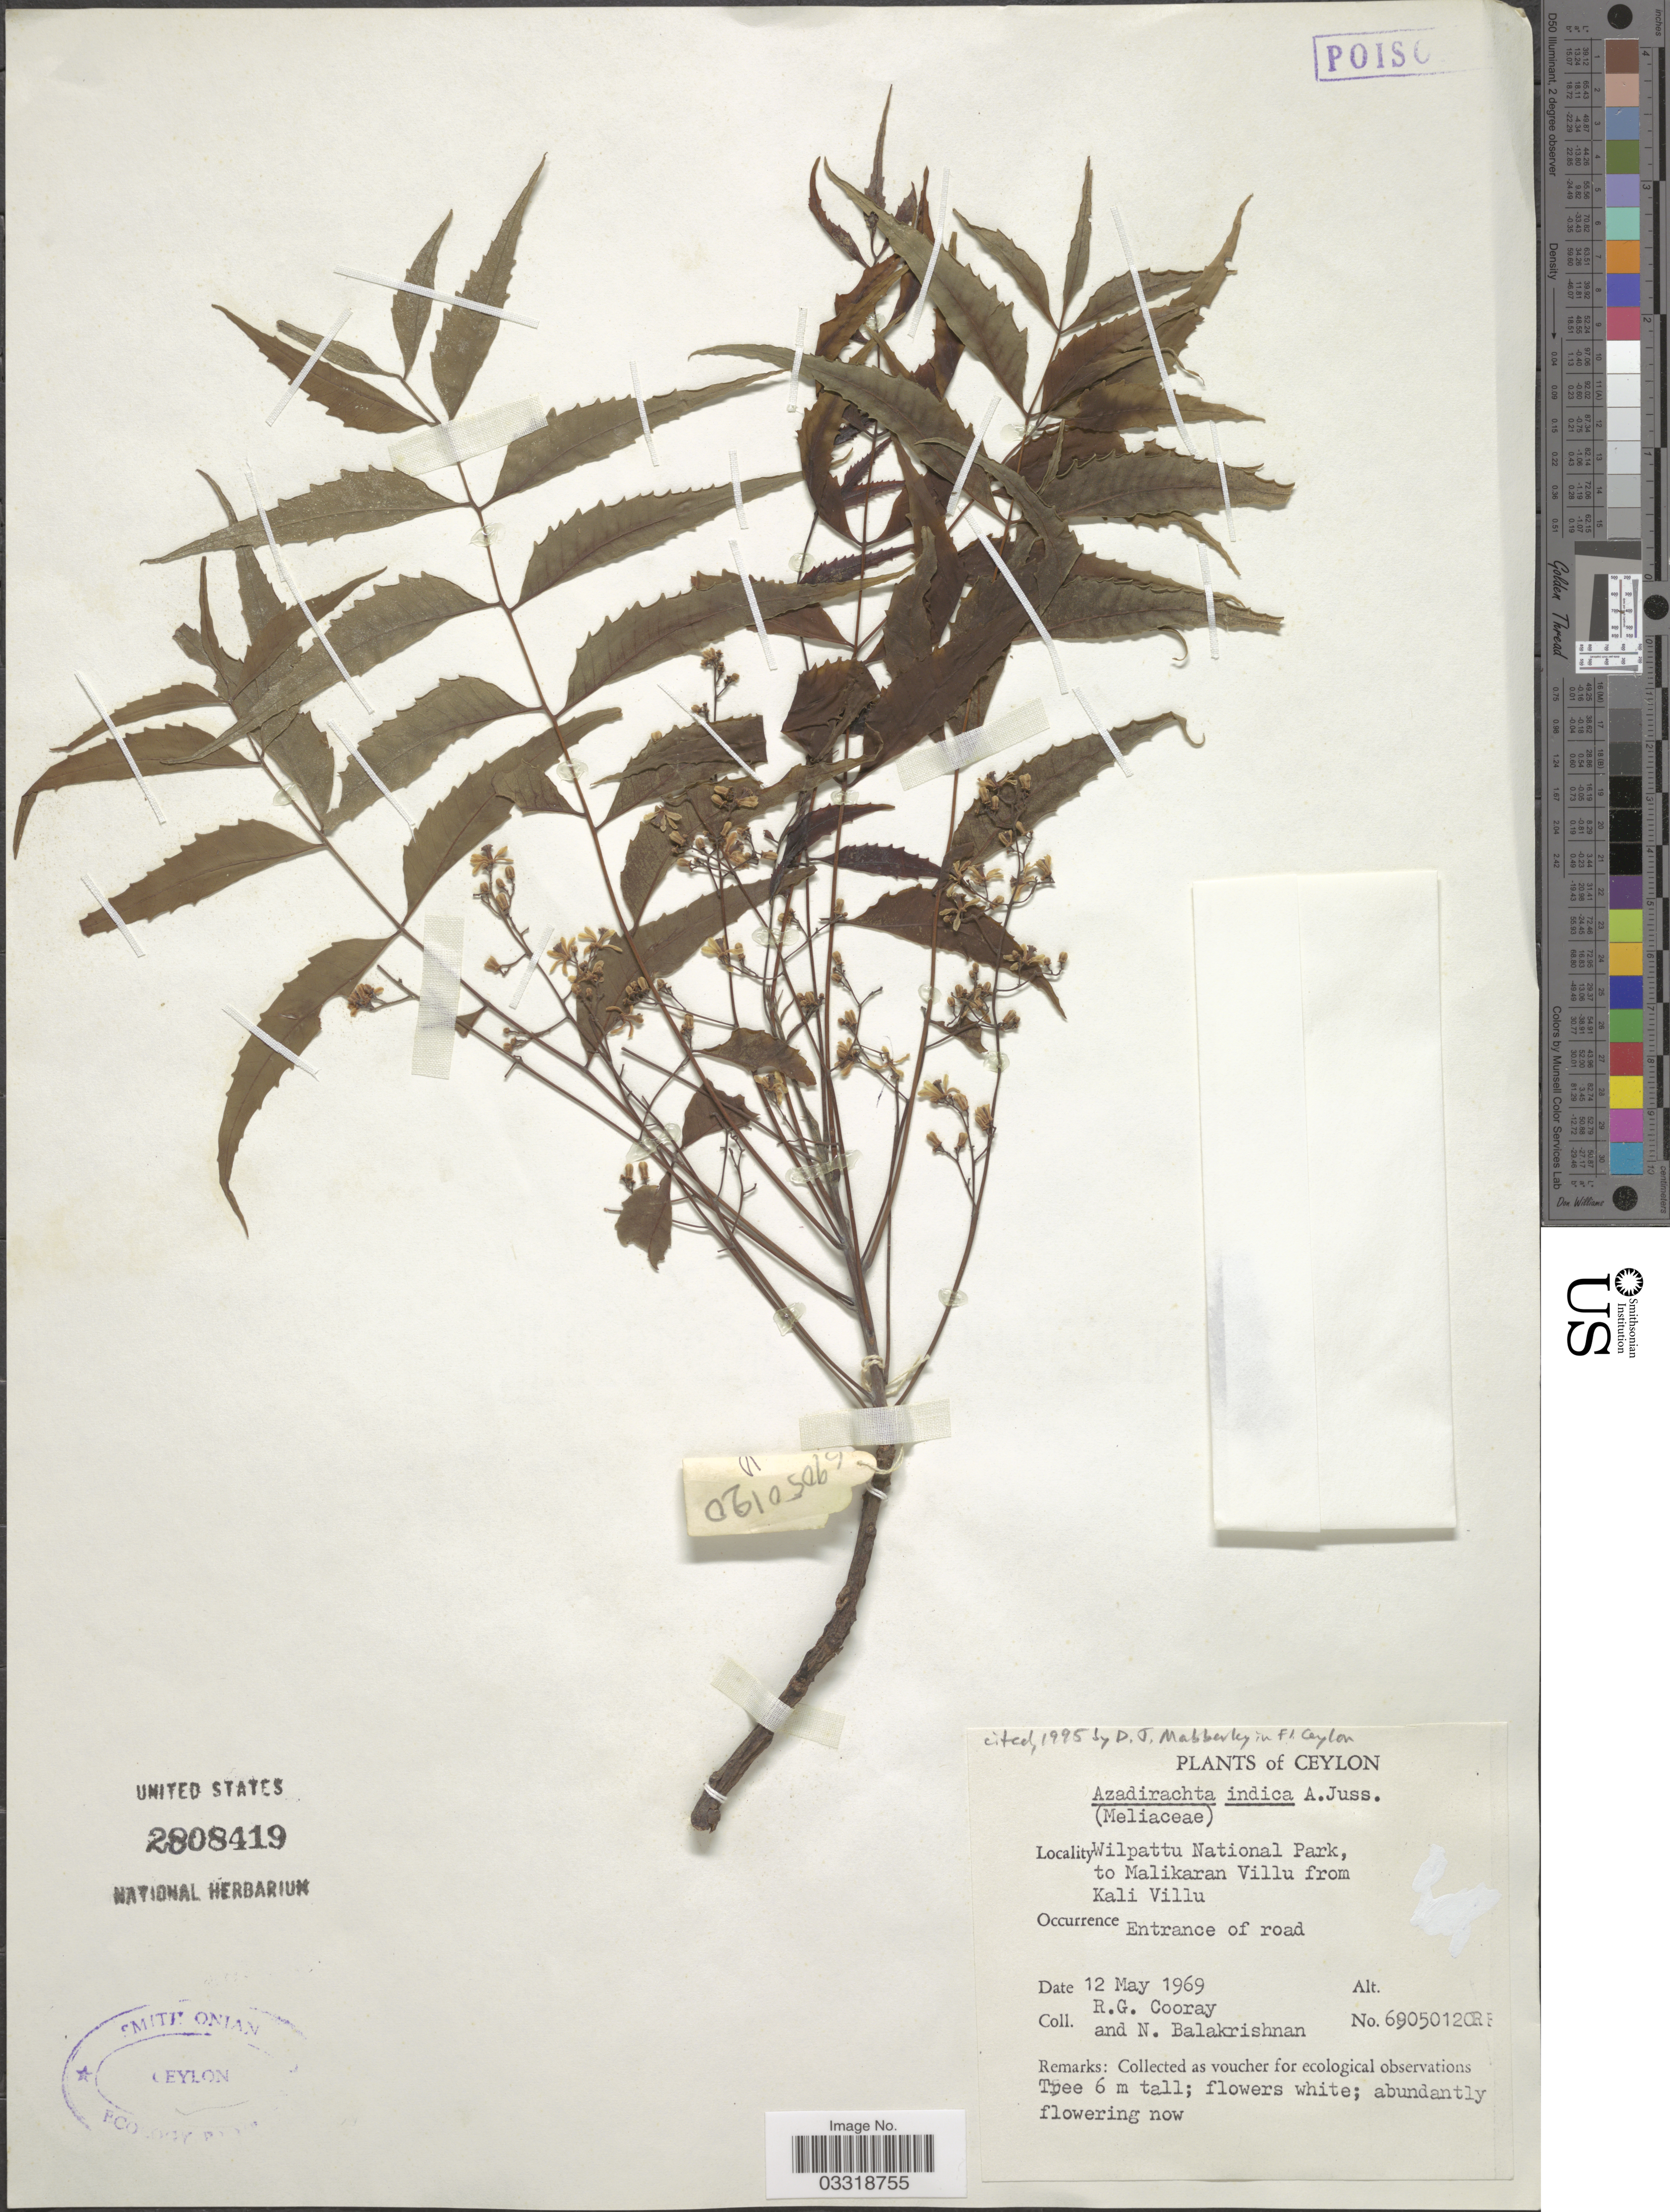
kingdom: Plantae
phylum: Tracheophyta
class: Magnoliopsida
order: Sapindales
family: Meliaceae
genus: Azadirachta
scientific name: Azadirachta indica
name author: A. Juss.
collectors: R. Cooray & N. Balakrishnan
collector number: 69050120R*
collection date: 1969-05-12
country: Sri Lanka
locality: Ceylon. Wilpattu National Park, to Malikaran Villu from Kali Villu. Entrance of road.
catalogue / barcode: US 2808419